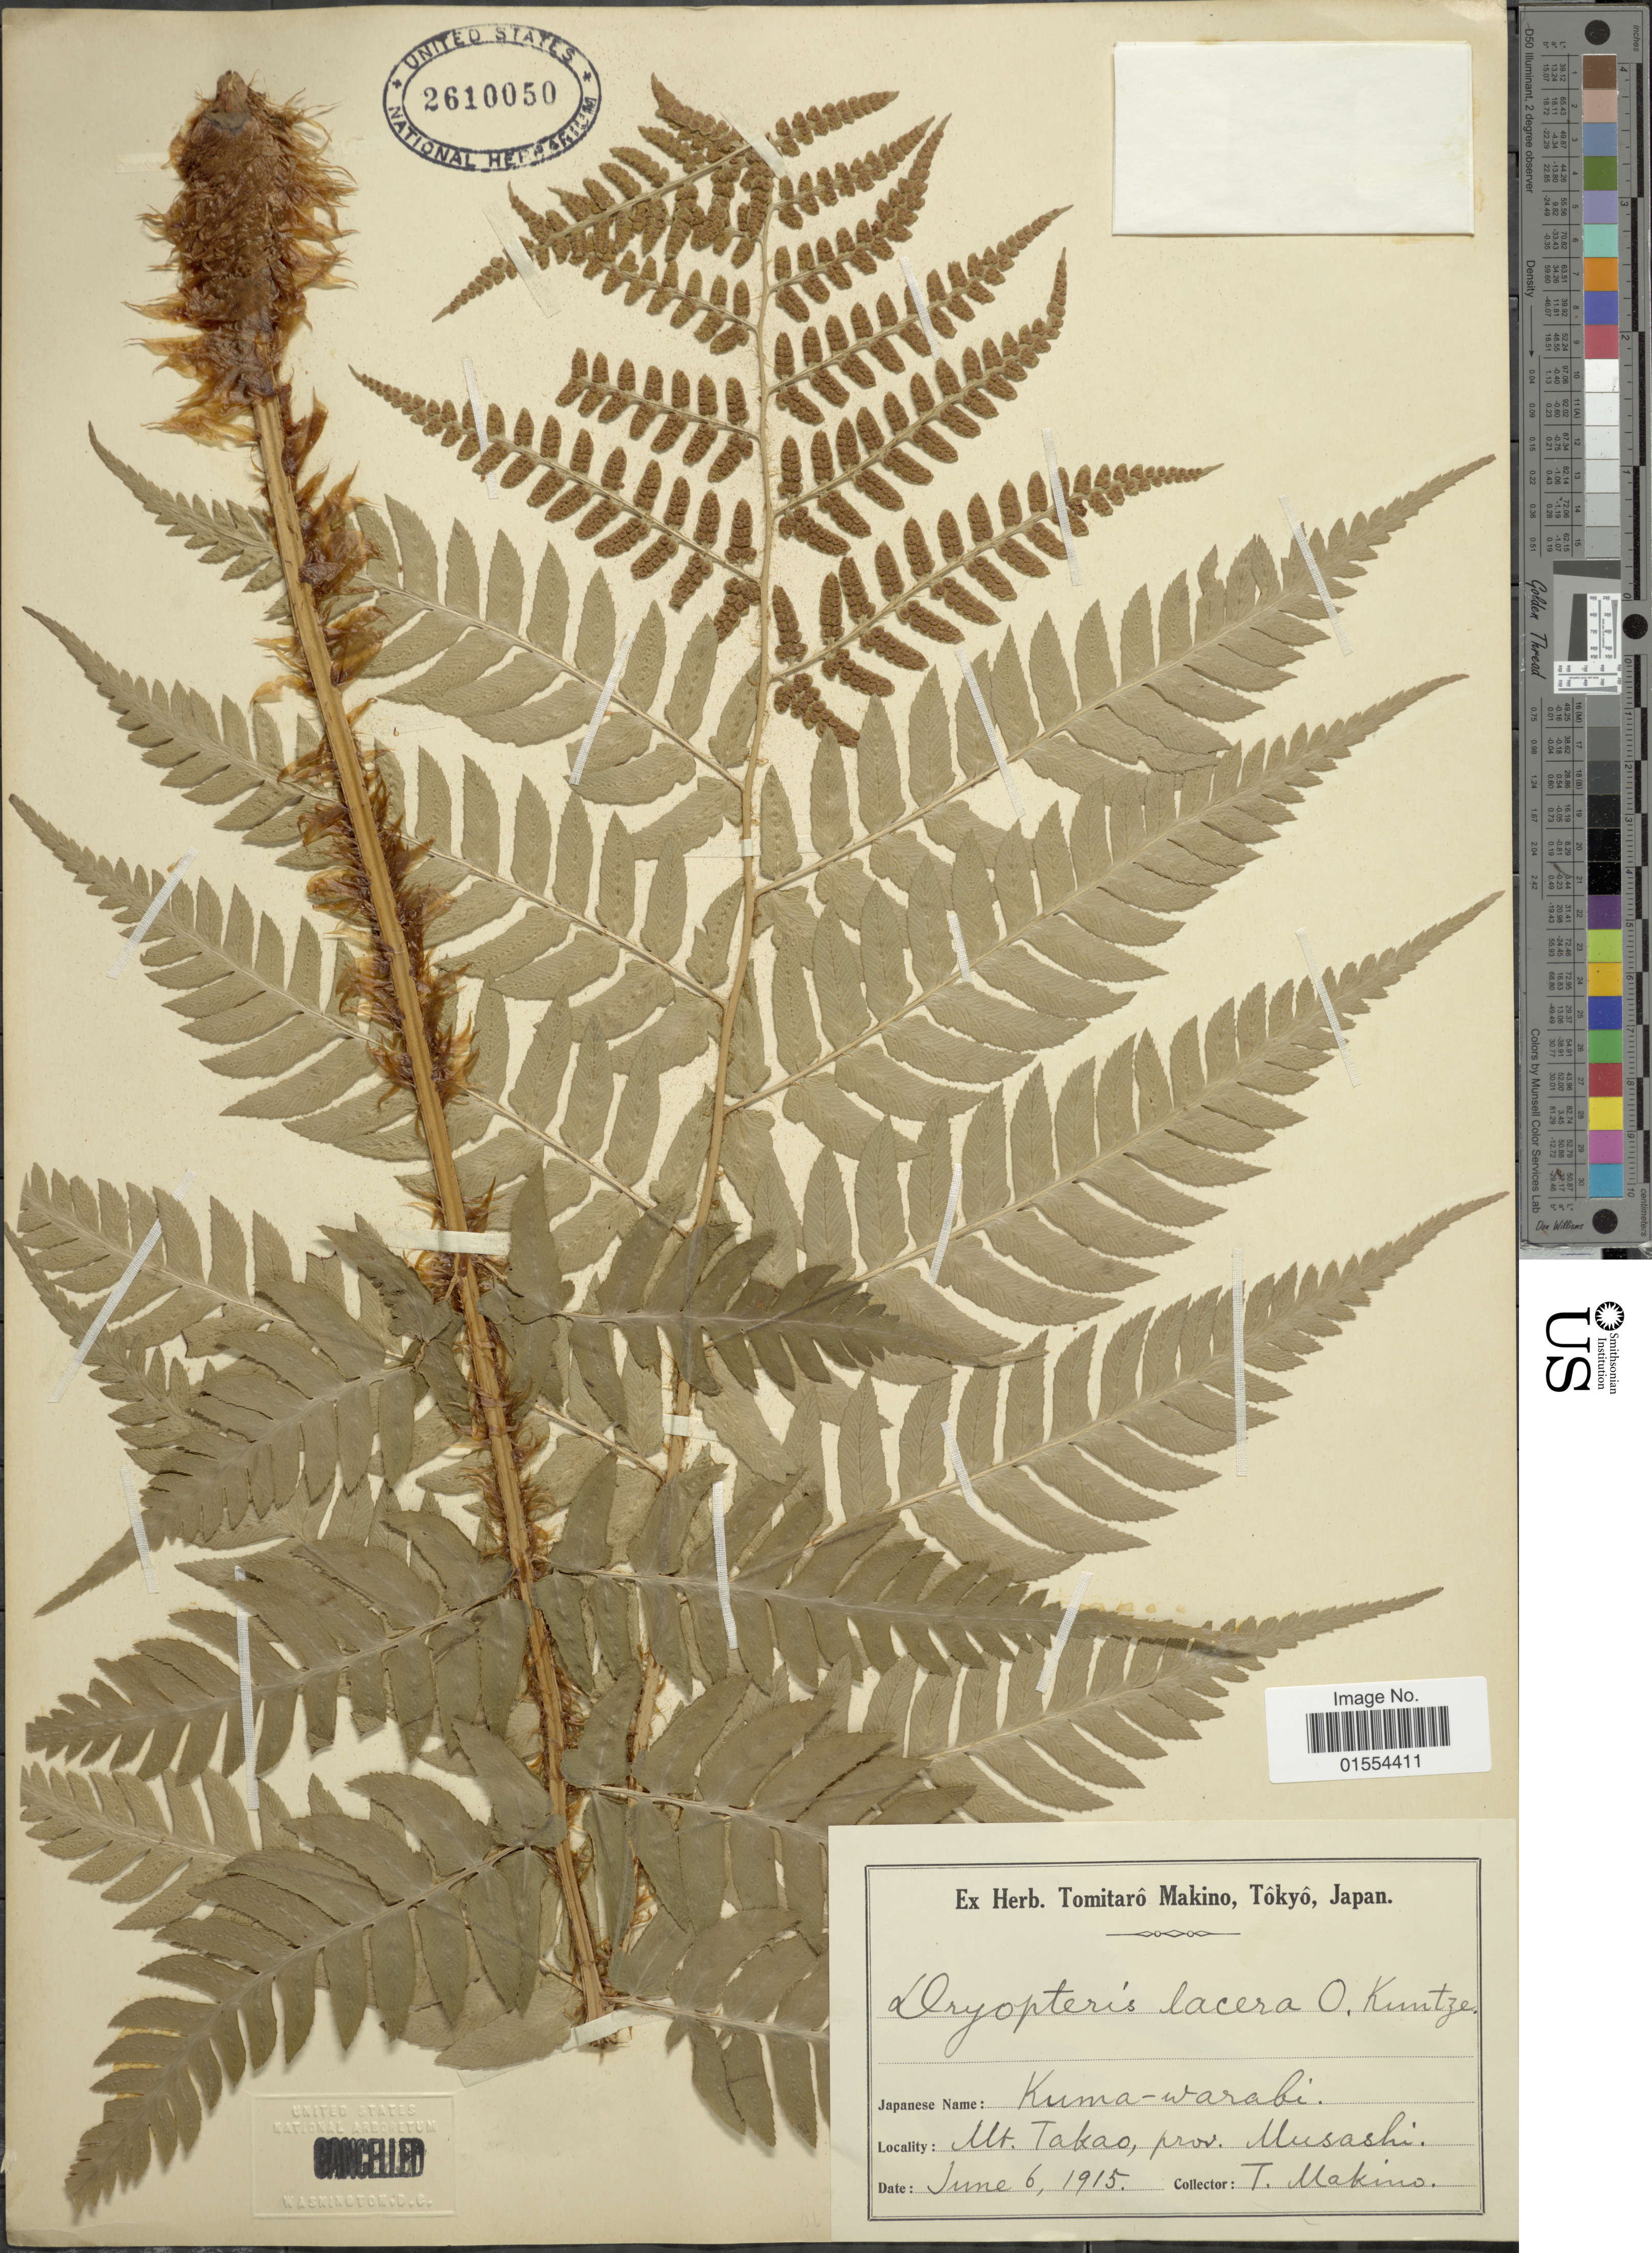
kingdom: Plantae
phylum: Tracheophyta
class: Polypodiopsida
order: Polypodiales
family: Dryopteridaceae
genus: Dryopteris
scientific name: Dryopteris lacera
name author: (Thunb.) Kuntze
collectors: T. Makino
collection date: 1915-06-06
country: Japan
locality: Mt. takao, prov. Musashi.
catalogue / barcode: US 2610050